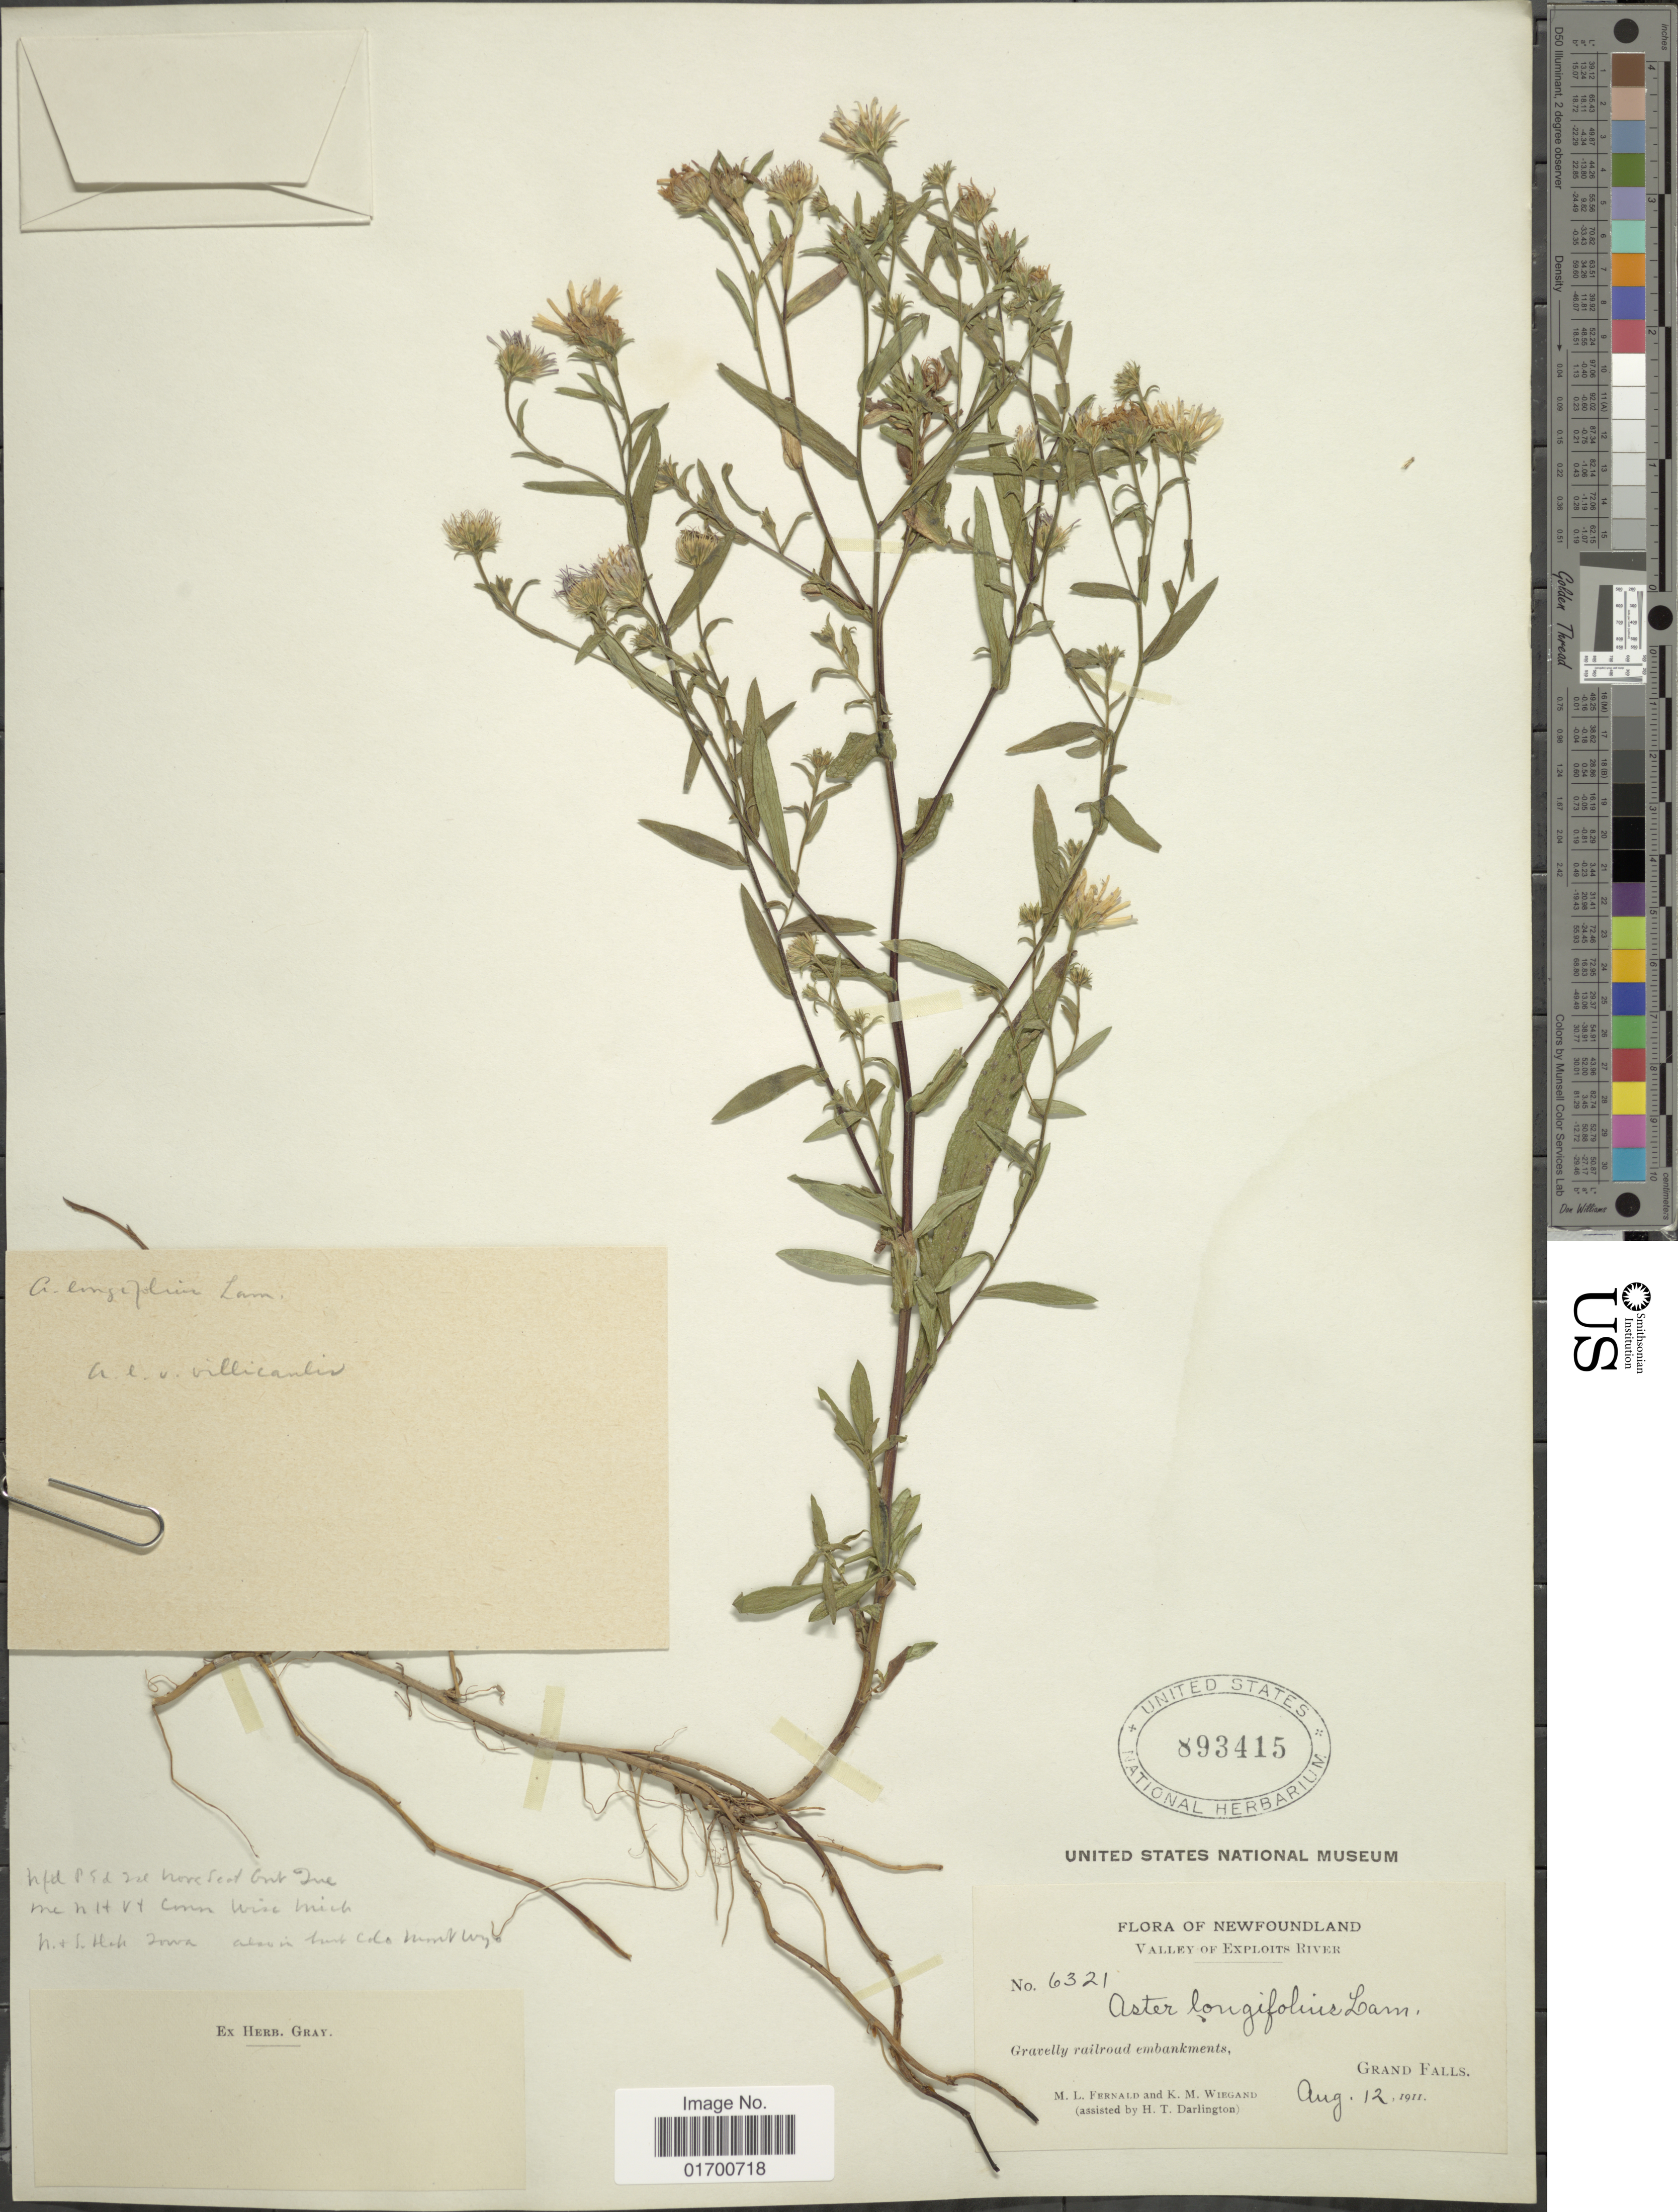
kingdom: Plantae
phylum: Tracheophyta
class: Magnoliopsida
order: Asterales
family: Asteraceae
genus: Symphyotrichum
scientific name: Symphyotrichum longifolium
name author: (Lam.) G.L. Nesom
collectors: M. L. Fernald, K. M. Wiegand & H. Darlington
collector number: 6321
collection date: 1911-08-12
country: Canada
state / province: Newfoundland and Labrador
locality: Valley of Exploits River, Gravelly railroad embankments, Grand Falls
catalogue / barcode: US 893415